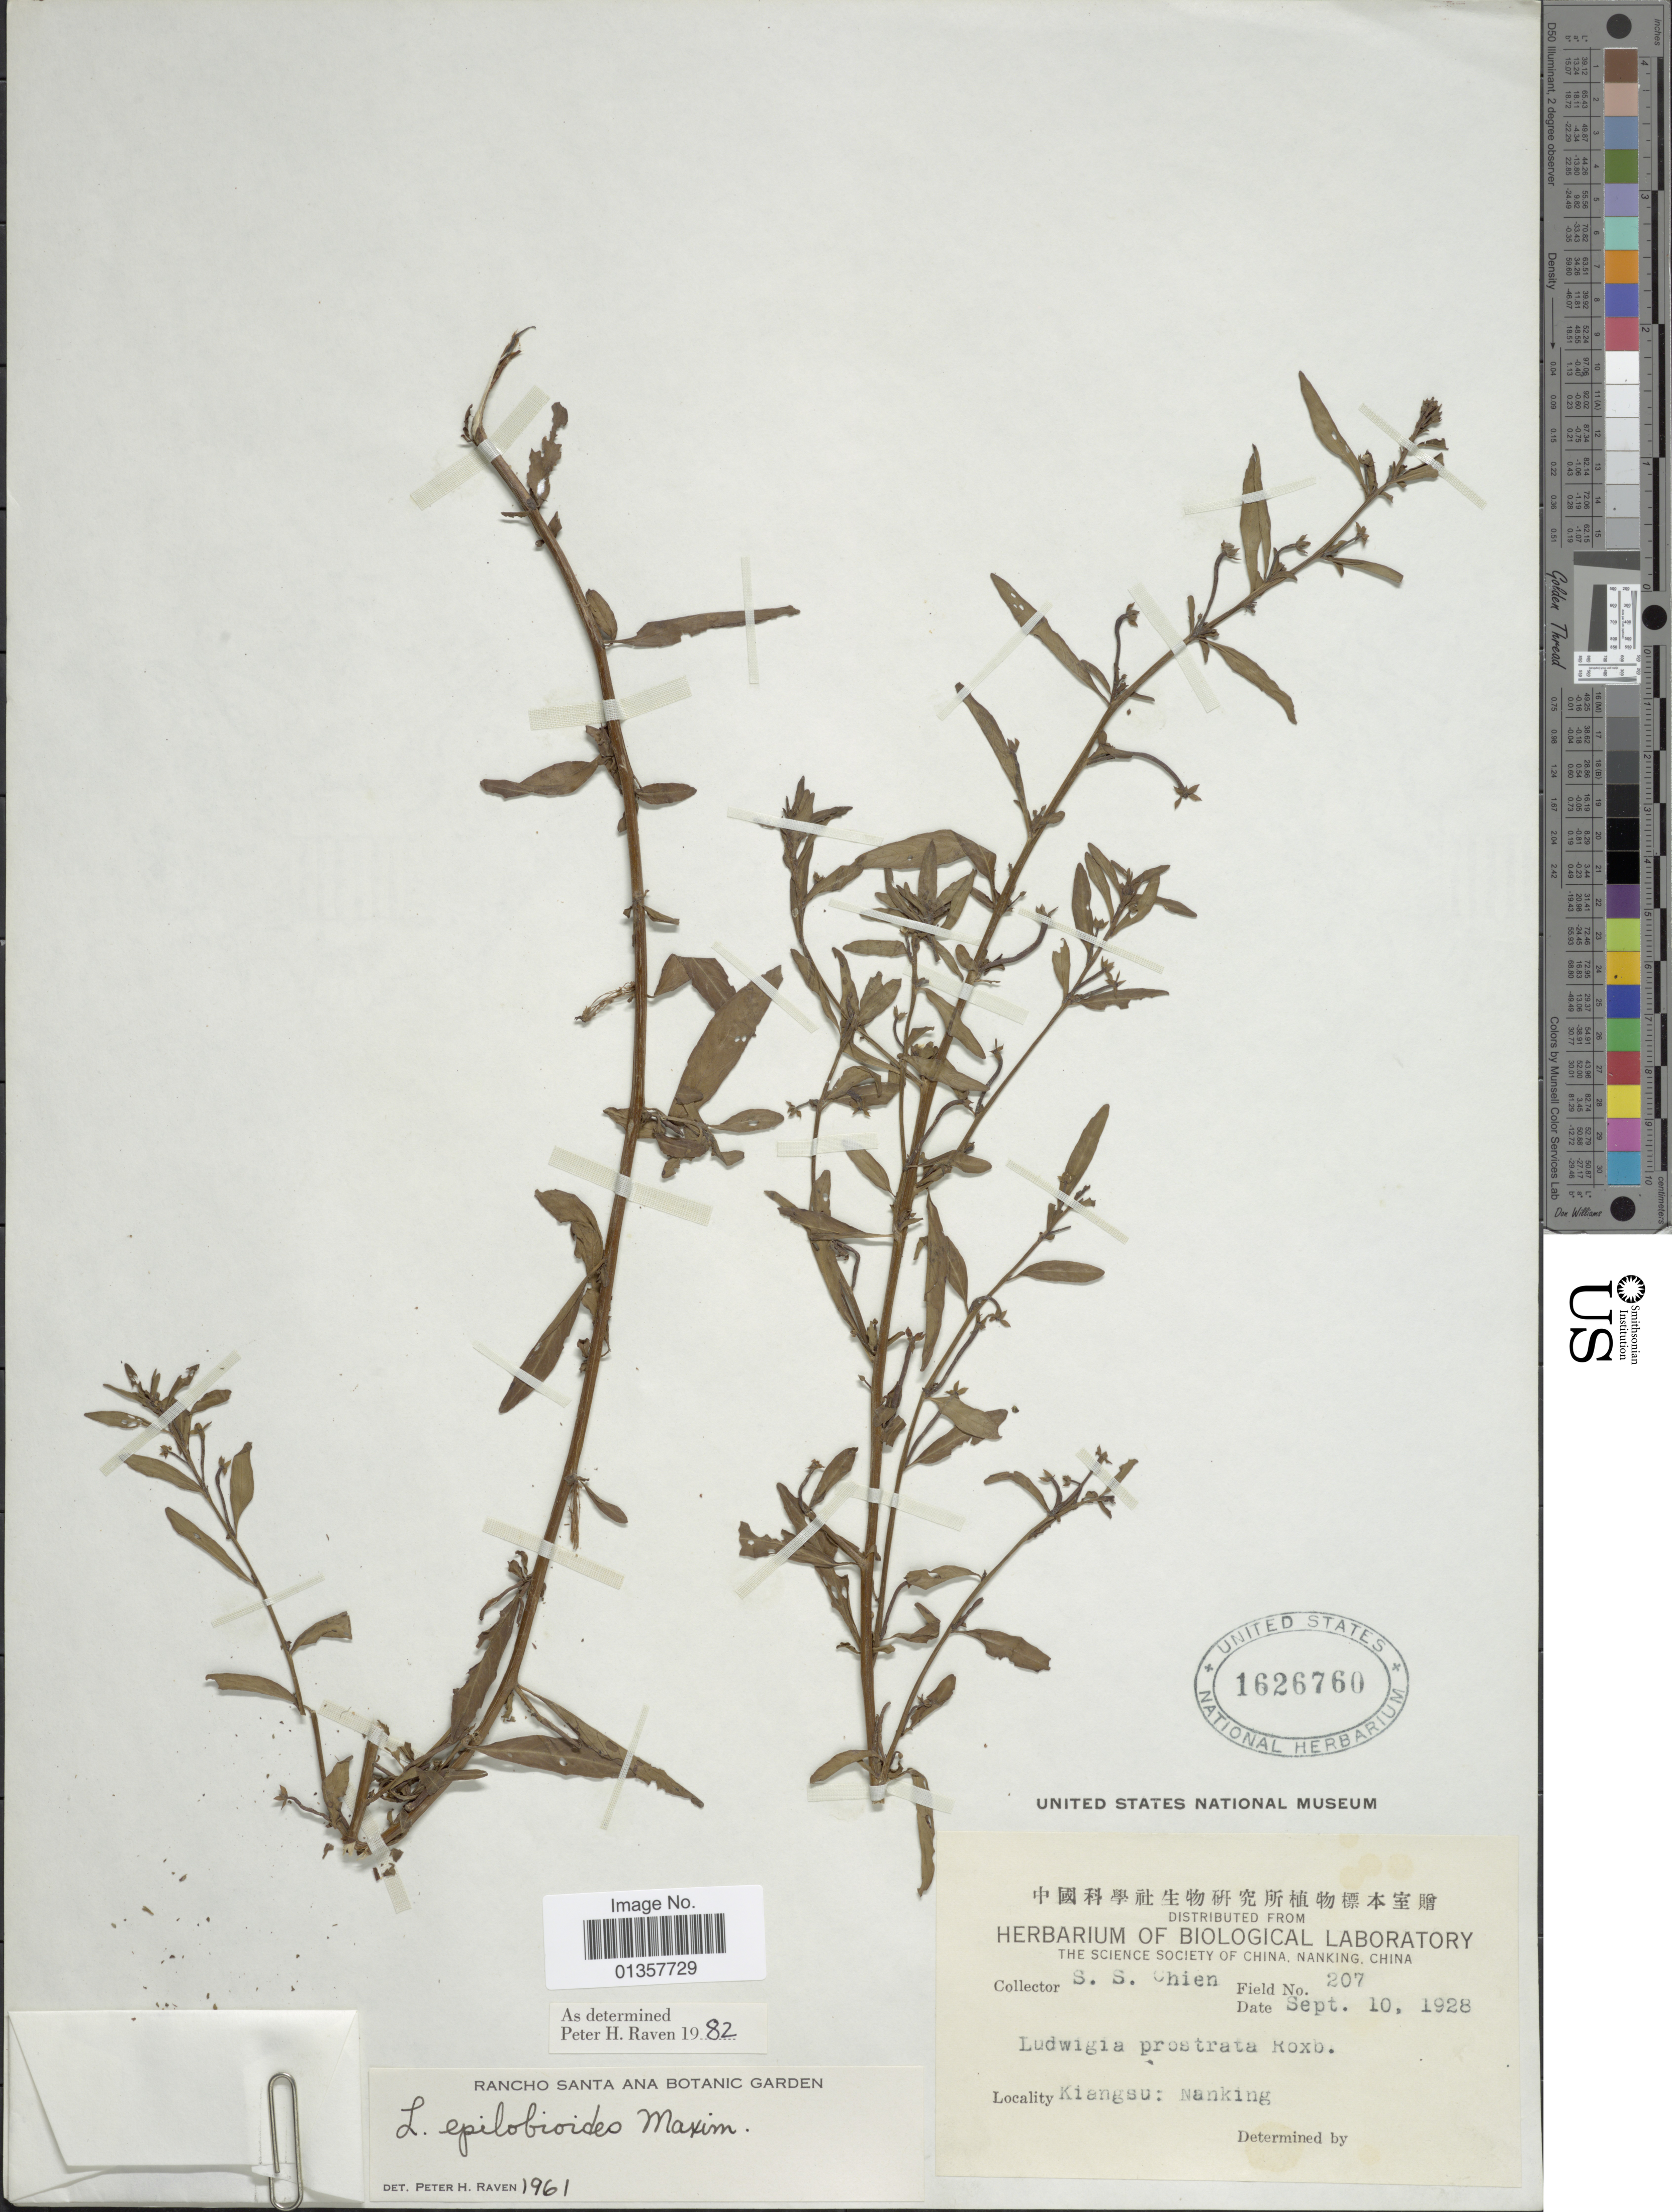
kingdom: Plantae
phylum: Tracheophyta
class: Magnoliopsida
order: Myrtales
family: Onagraceae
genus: Ludwigia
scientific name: Ludwigia epilobioides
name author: Maxim.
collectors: S. Chien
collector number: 207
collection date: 1928-09-10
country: China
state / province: Jiangsu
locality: Kiangsu: Nanking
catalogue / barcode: US 1626760